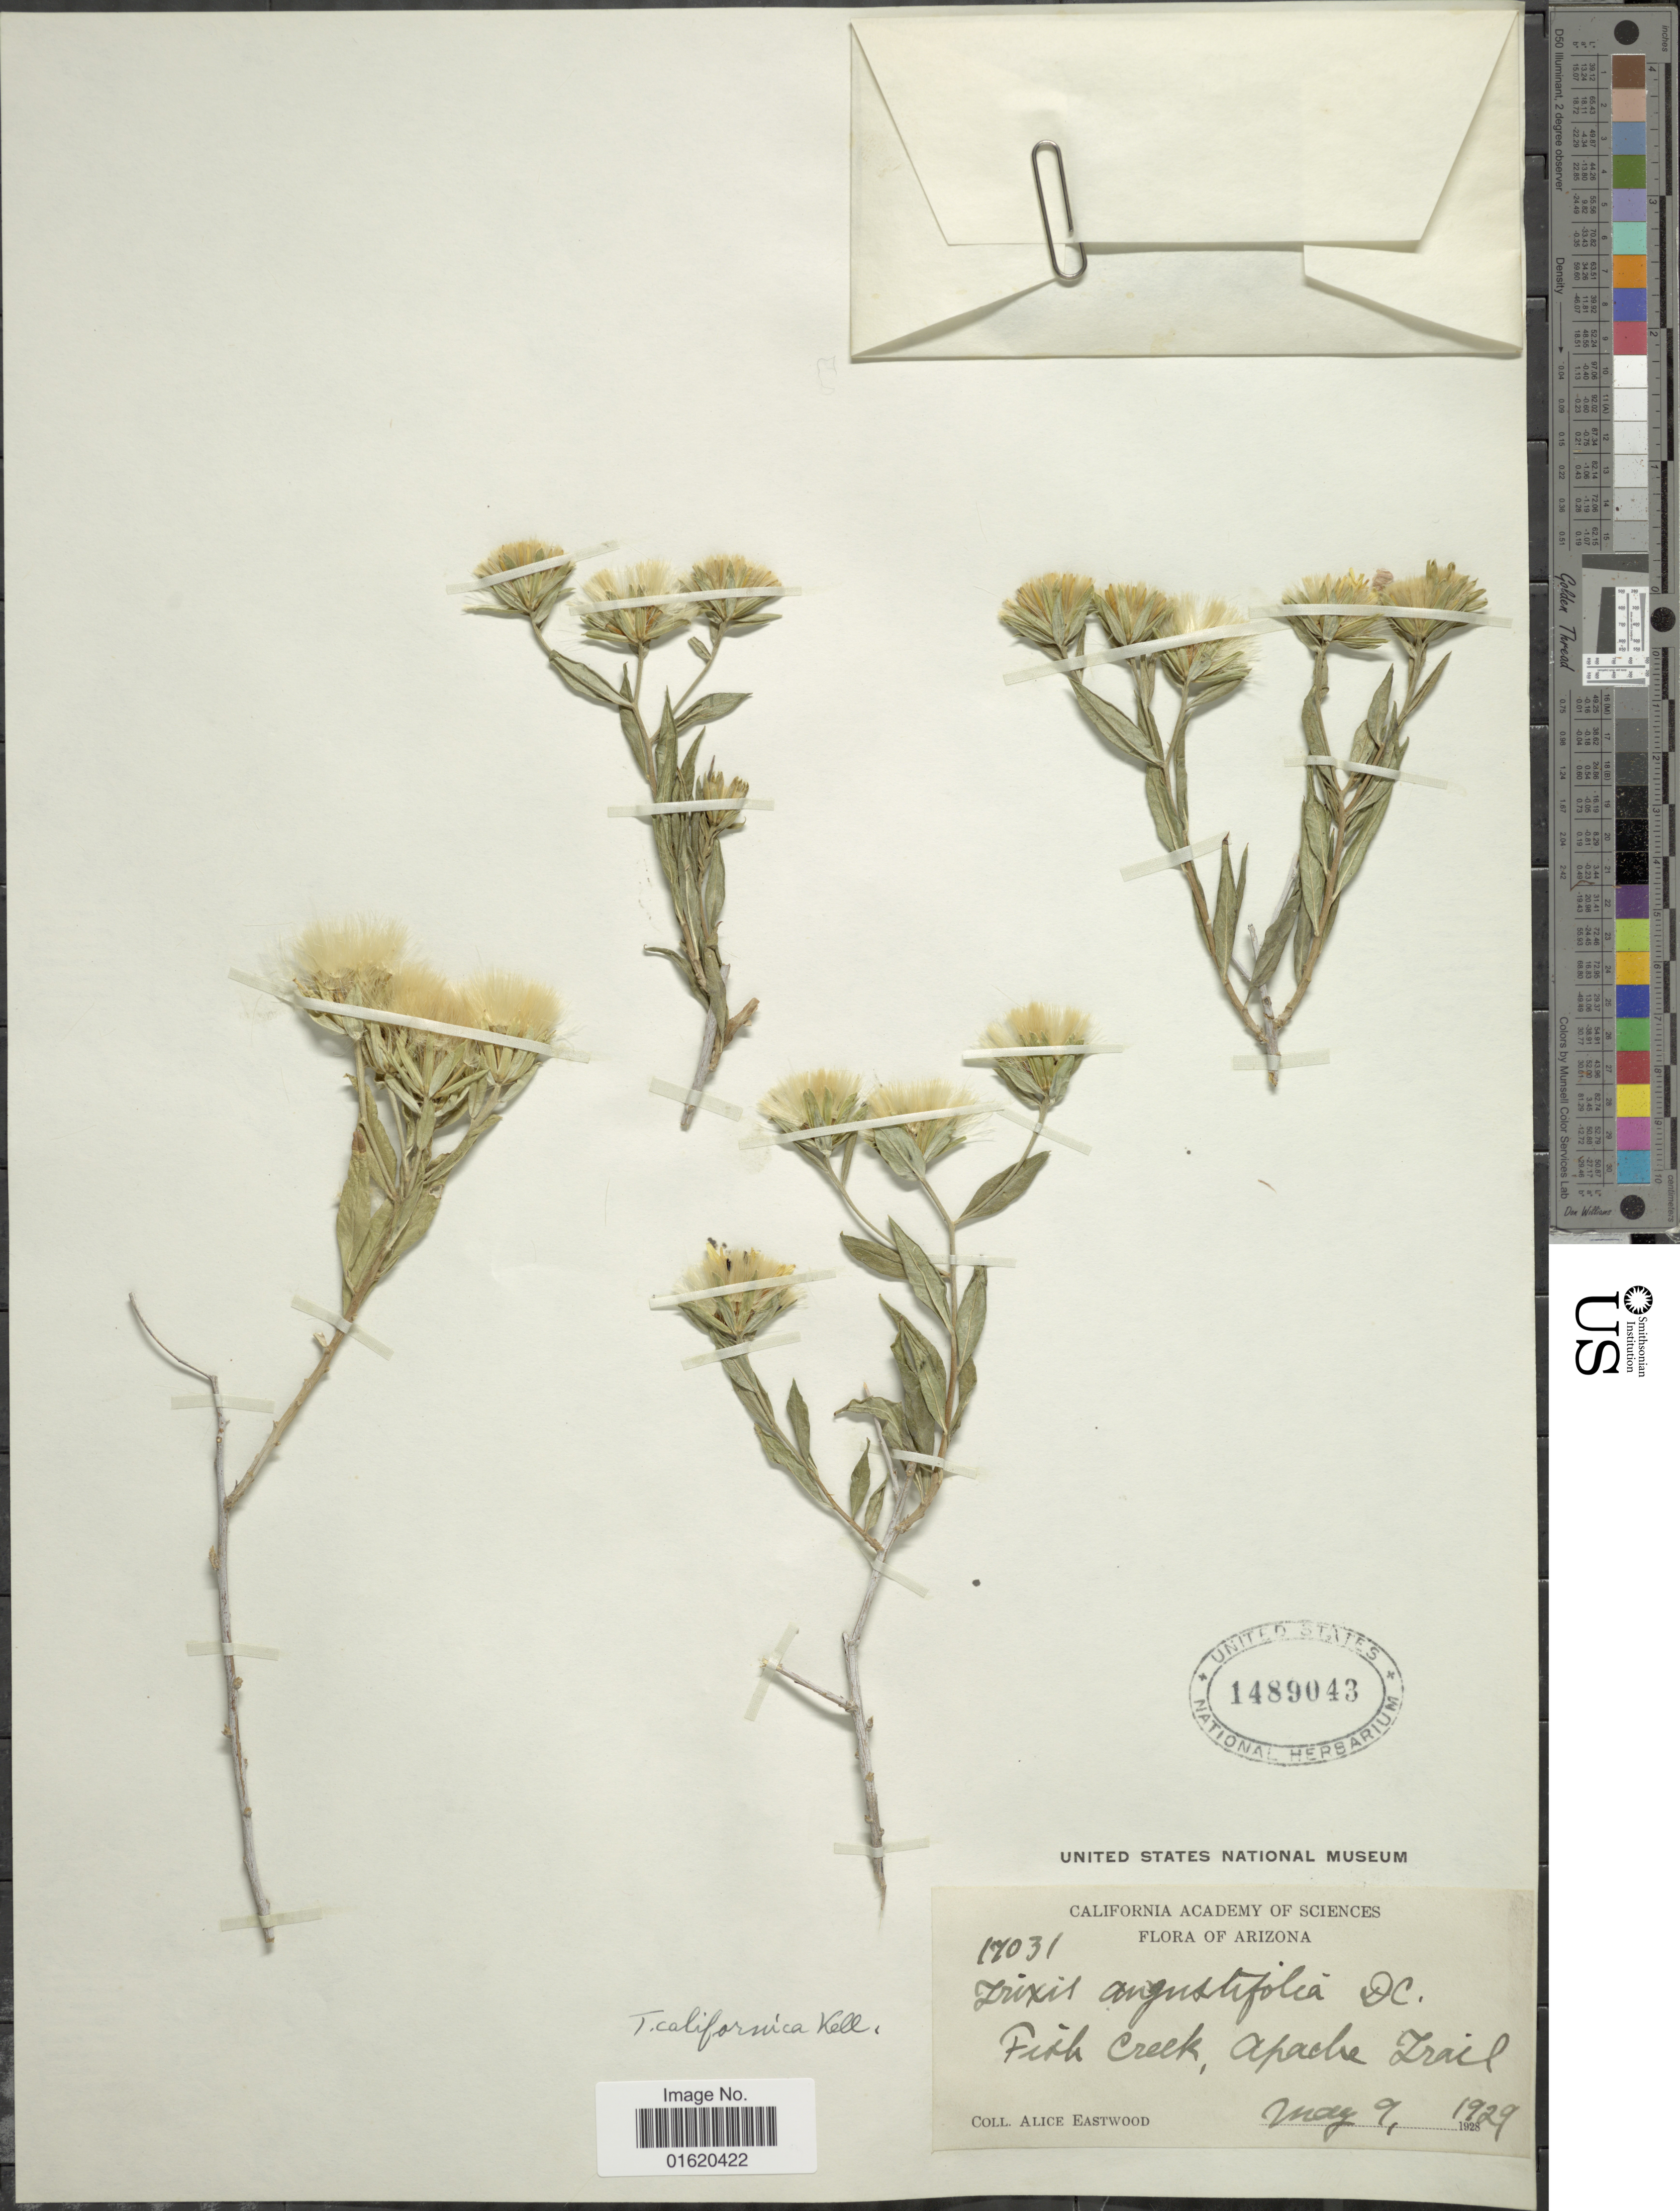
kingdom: Plantae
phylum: Tracheophyta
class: Magnoliopsida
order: Asterales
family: Asteraceae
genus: Trixis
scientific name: Trixis californica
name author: Kellogg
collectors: A. Eastwood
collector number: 17031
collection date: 1929-05-09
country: United States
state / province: Arizona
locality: Fish Creek, Apache Trail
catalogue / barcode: US 1489043